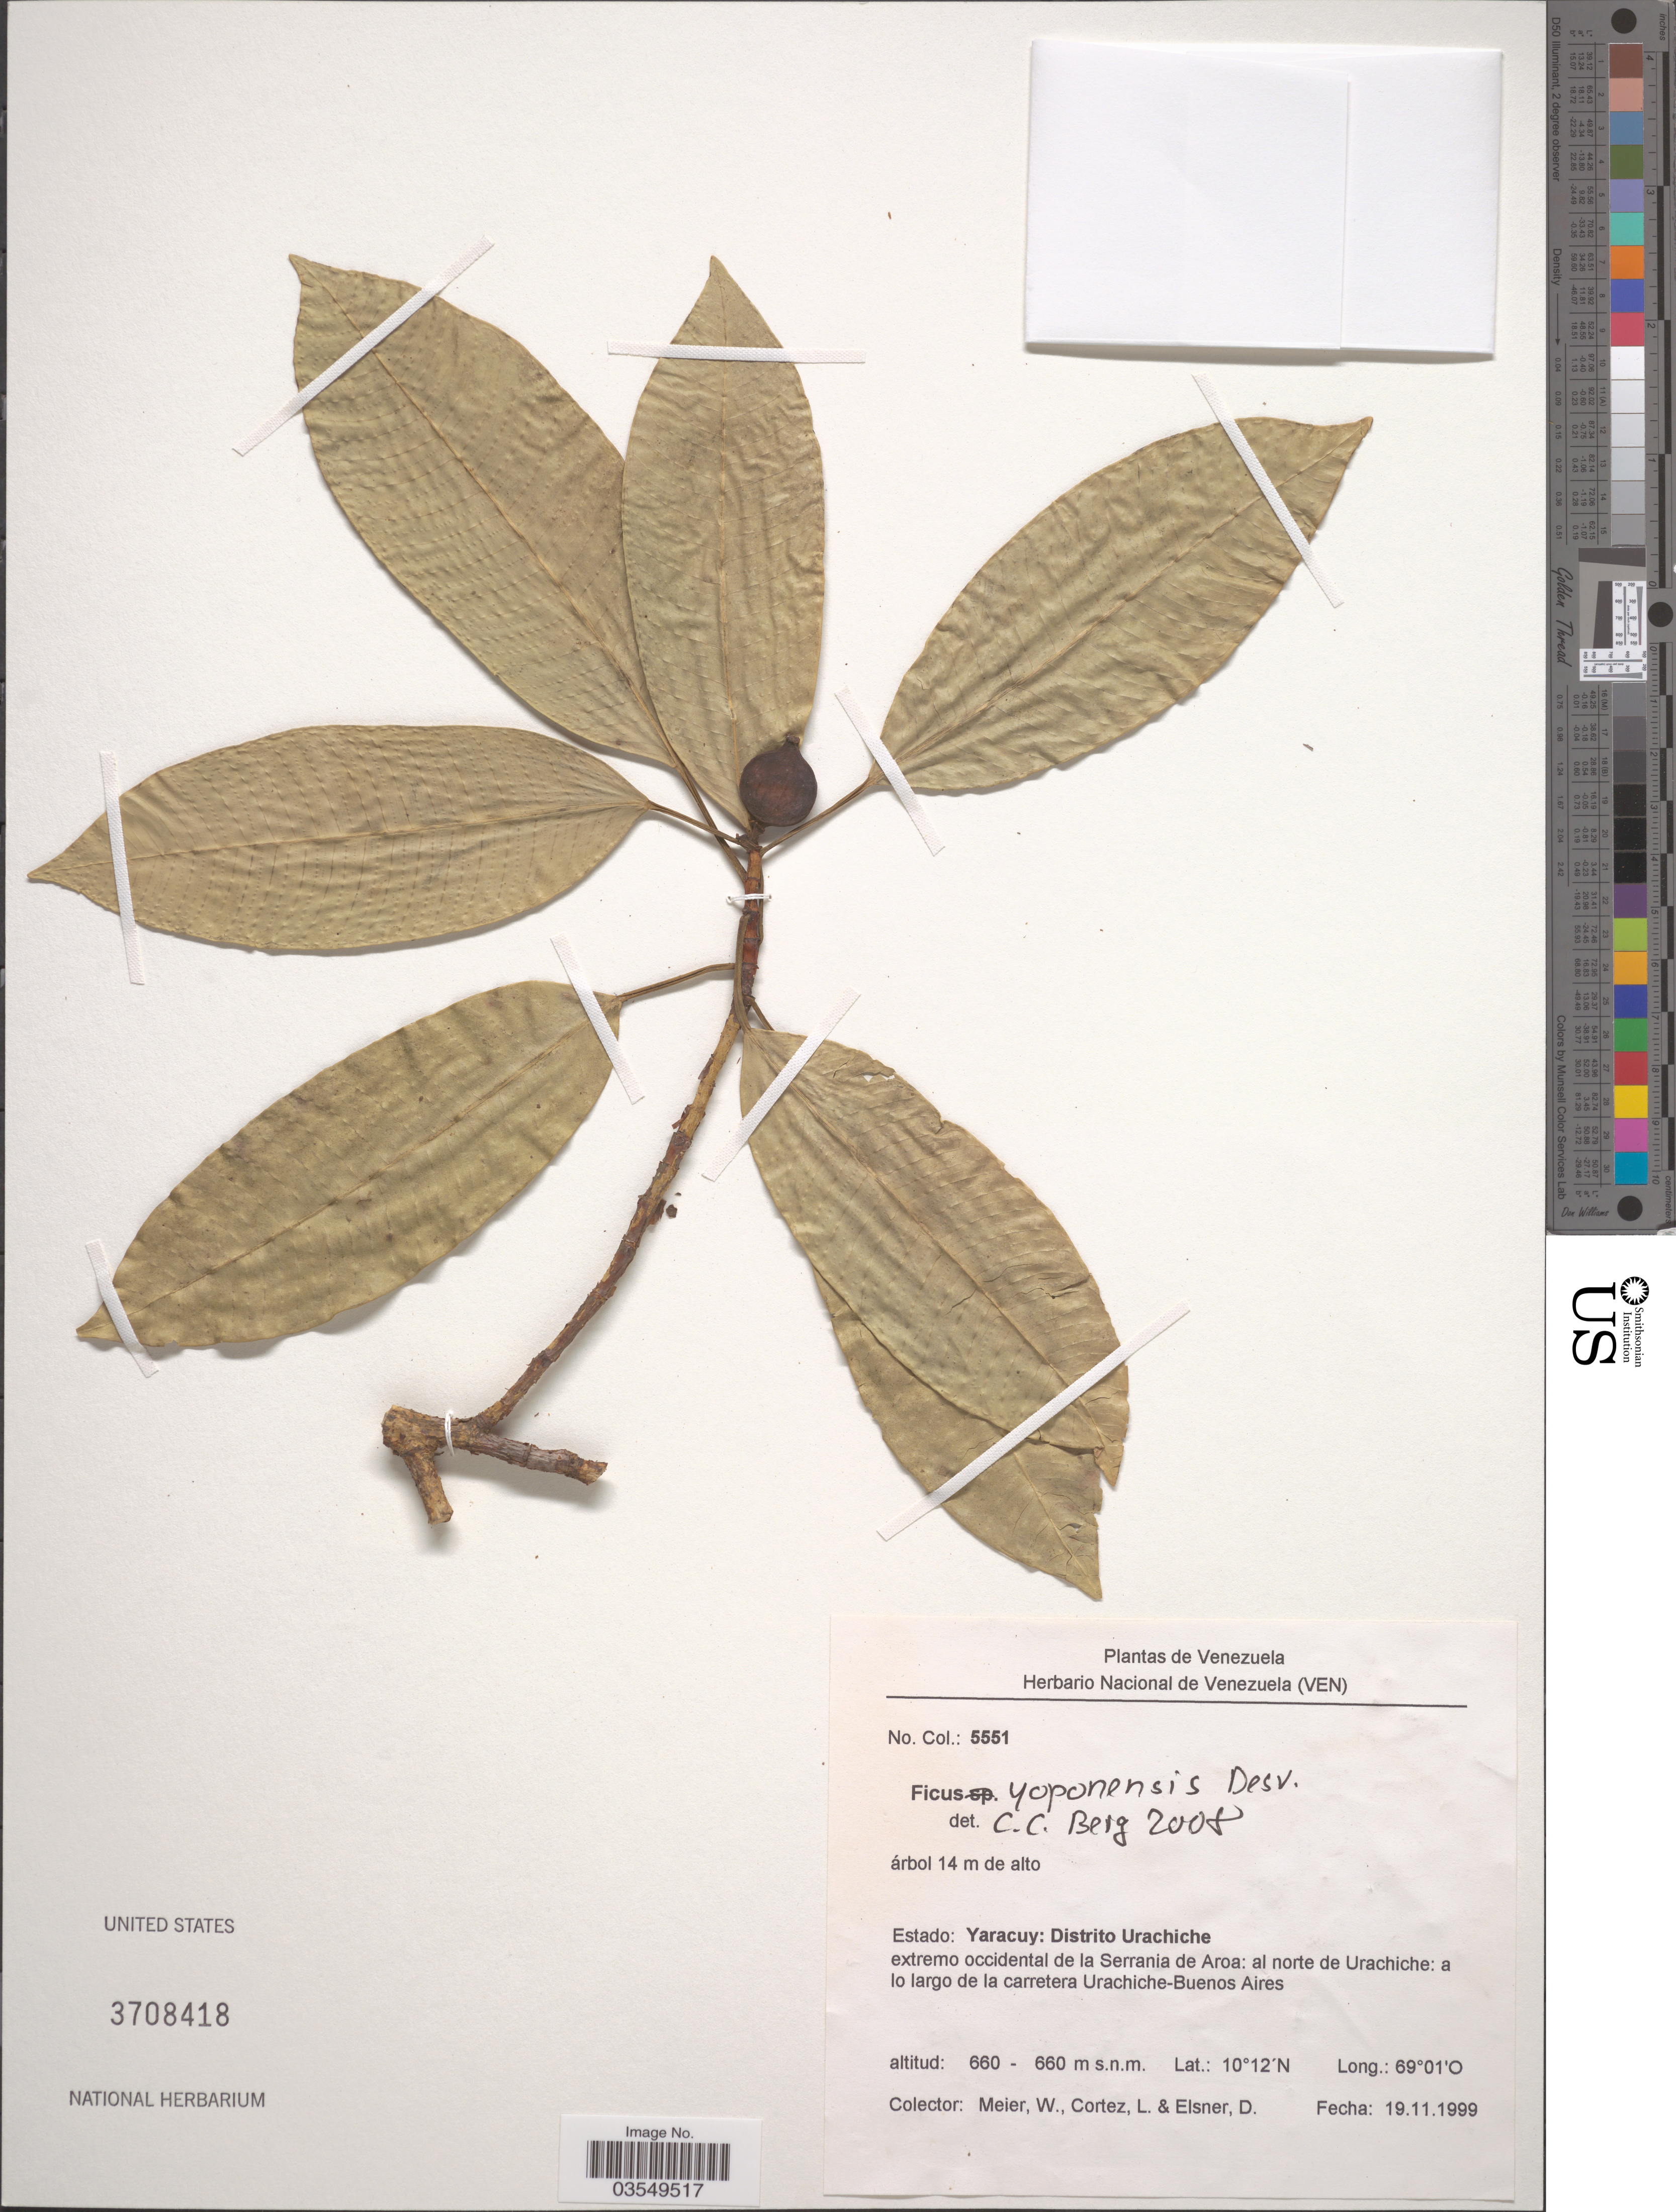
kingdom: Plantae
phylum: Tracheophyta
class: Magnoliopsida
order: Rosales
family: Moraceae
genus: Ficus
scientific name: Ficus yoponensis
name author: Desv.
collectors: W. Meier, L. Cortéz & D. Elsner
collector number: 5551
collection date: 1999-11-19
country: Venezuela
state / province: Yaracuy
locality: Distrito Urachiche. Extremo occidental de la Serrania de Aroa: al norte de Urachiche: a lo largo de la carretera Urachiche-Buenos Aires.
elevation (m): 660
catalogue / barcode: US 3708418